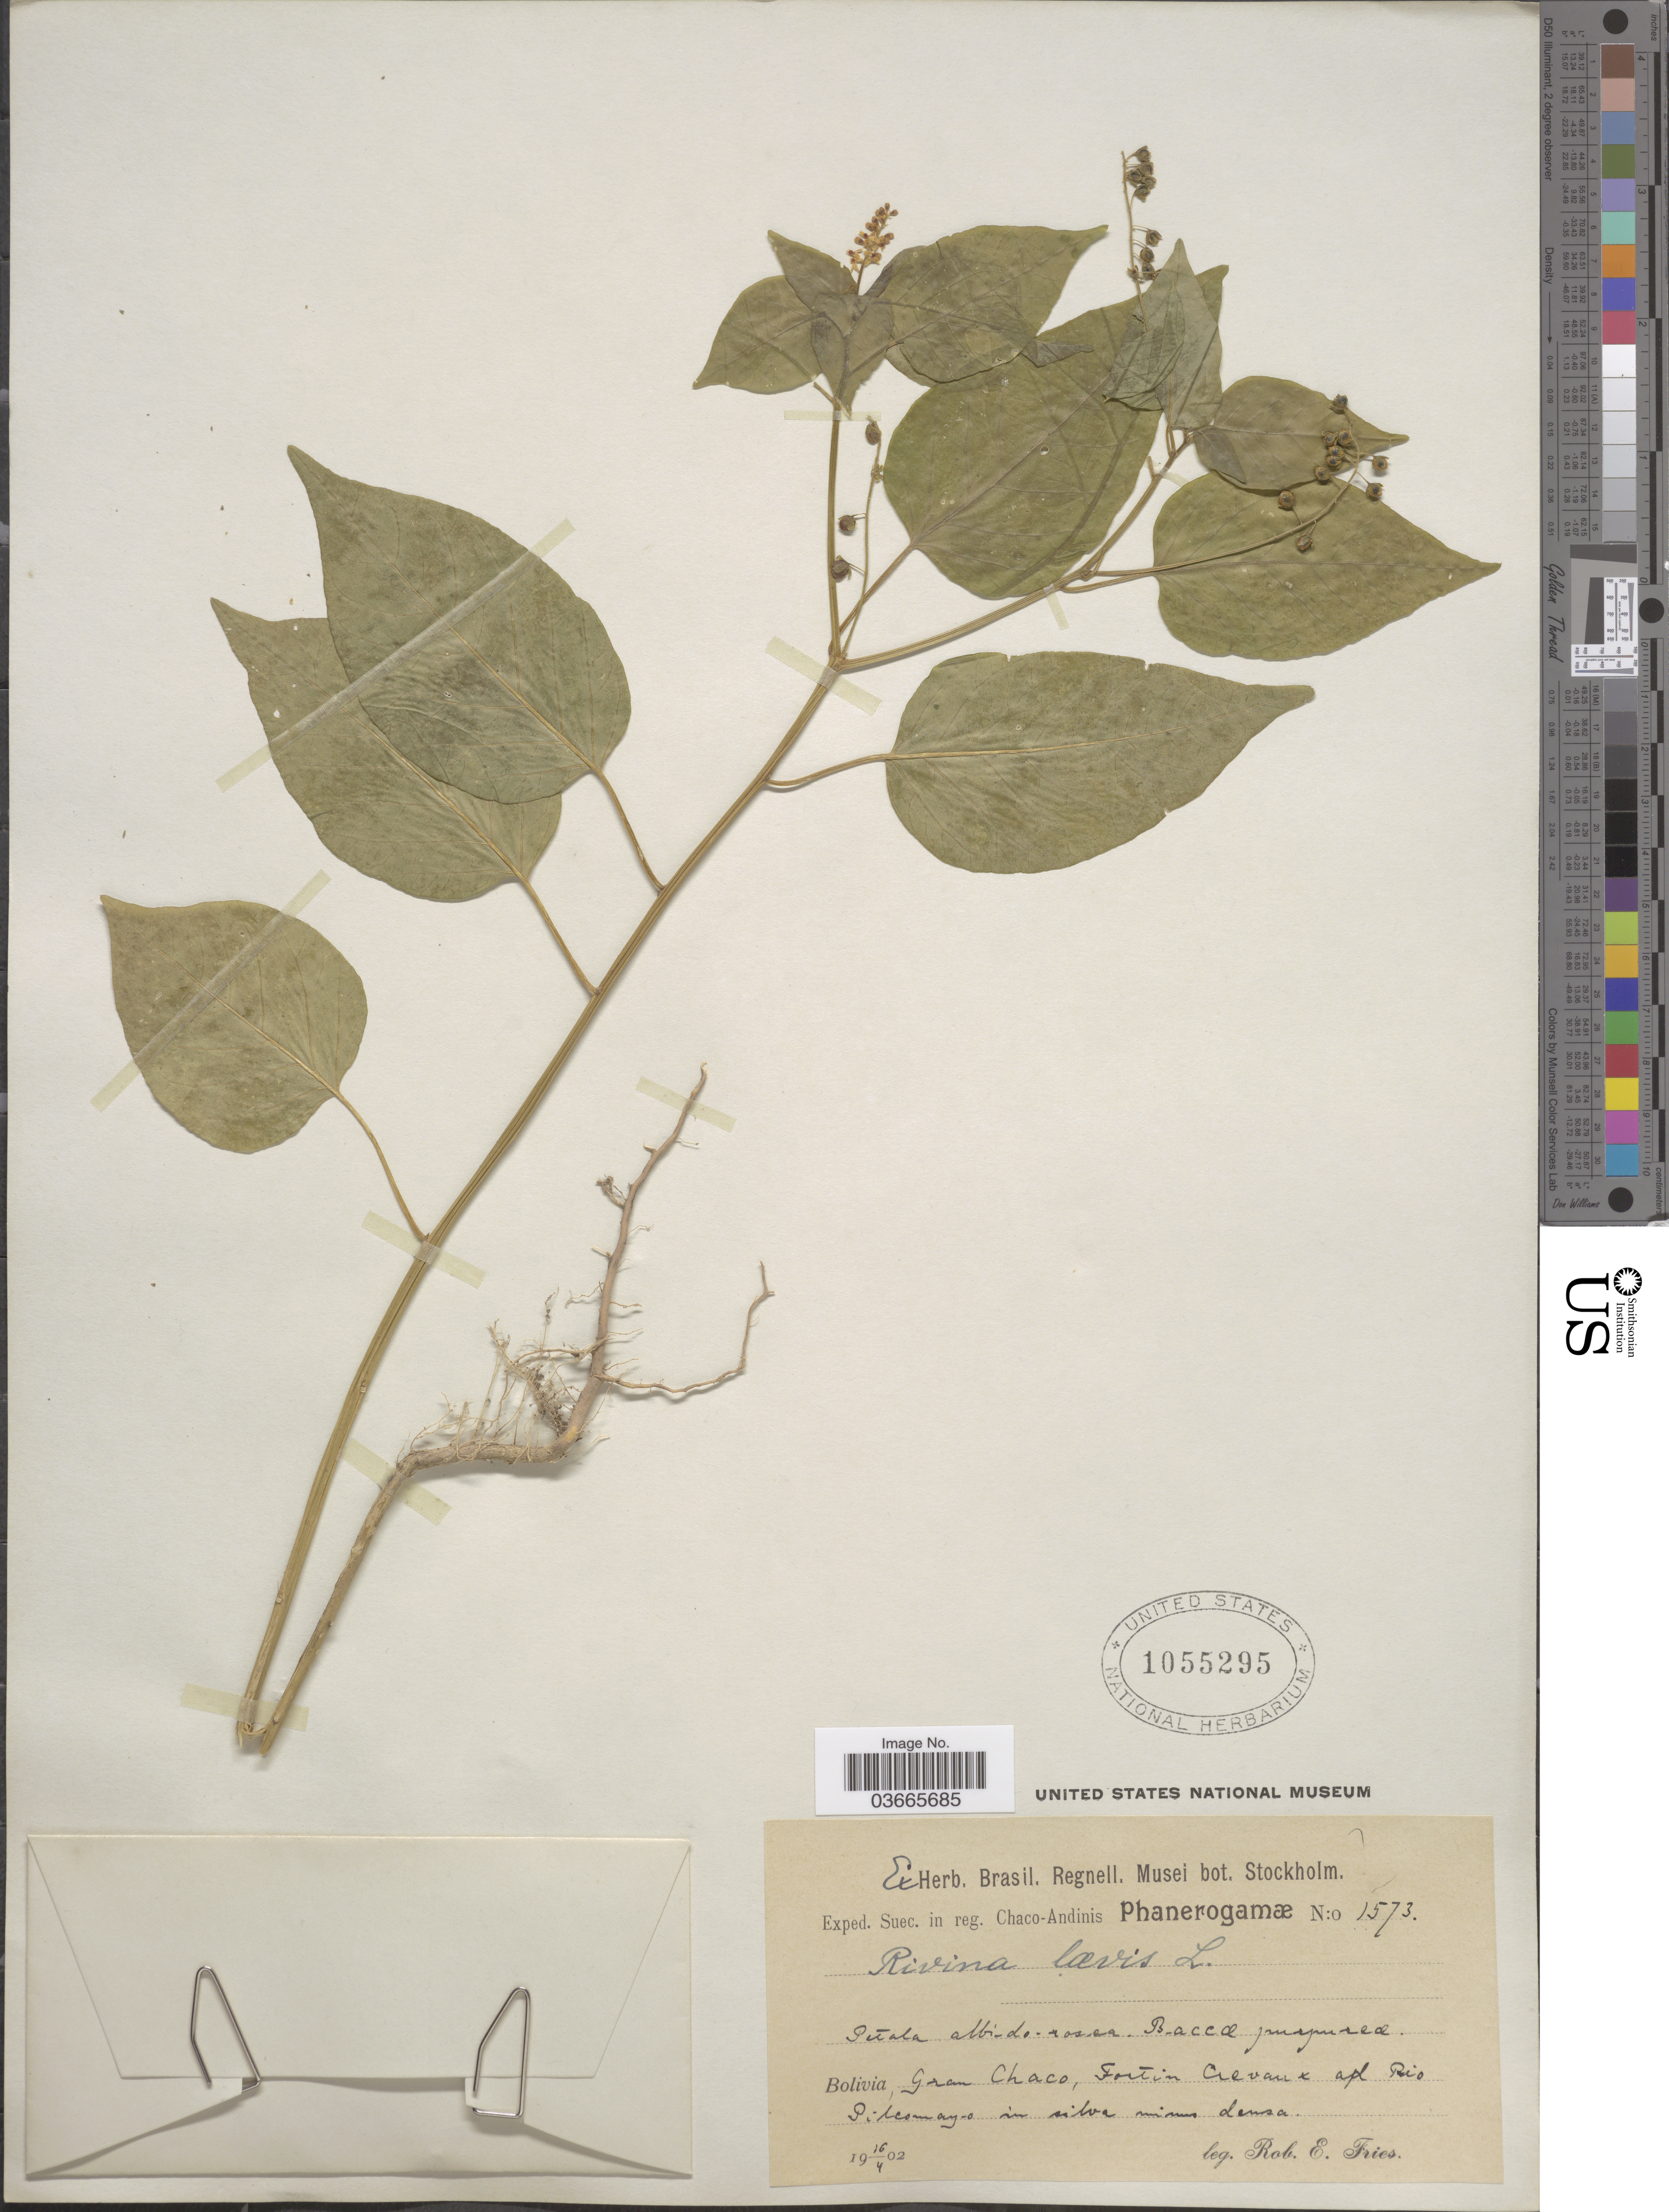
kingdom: Plantae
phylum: Tracheophyta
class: Magnoliopsida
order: Caryophyllales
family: Phytolaccaceae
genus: Rivina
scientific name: Rivina humilis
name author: L.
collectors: R. E. Fries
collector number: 1573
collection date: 1902-04-16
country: Bolivia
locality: In reg. Chaco-Andinis. Gran Chaco, Fortin Crevaux ad Rio Pilcomayo.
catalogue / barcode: US 1055295